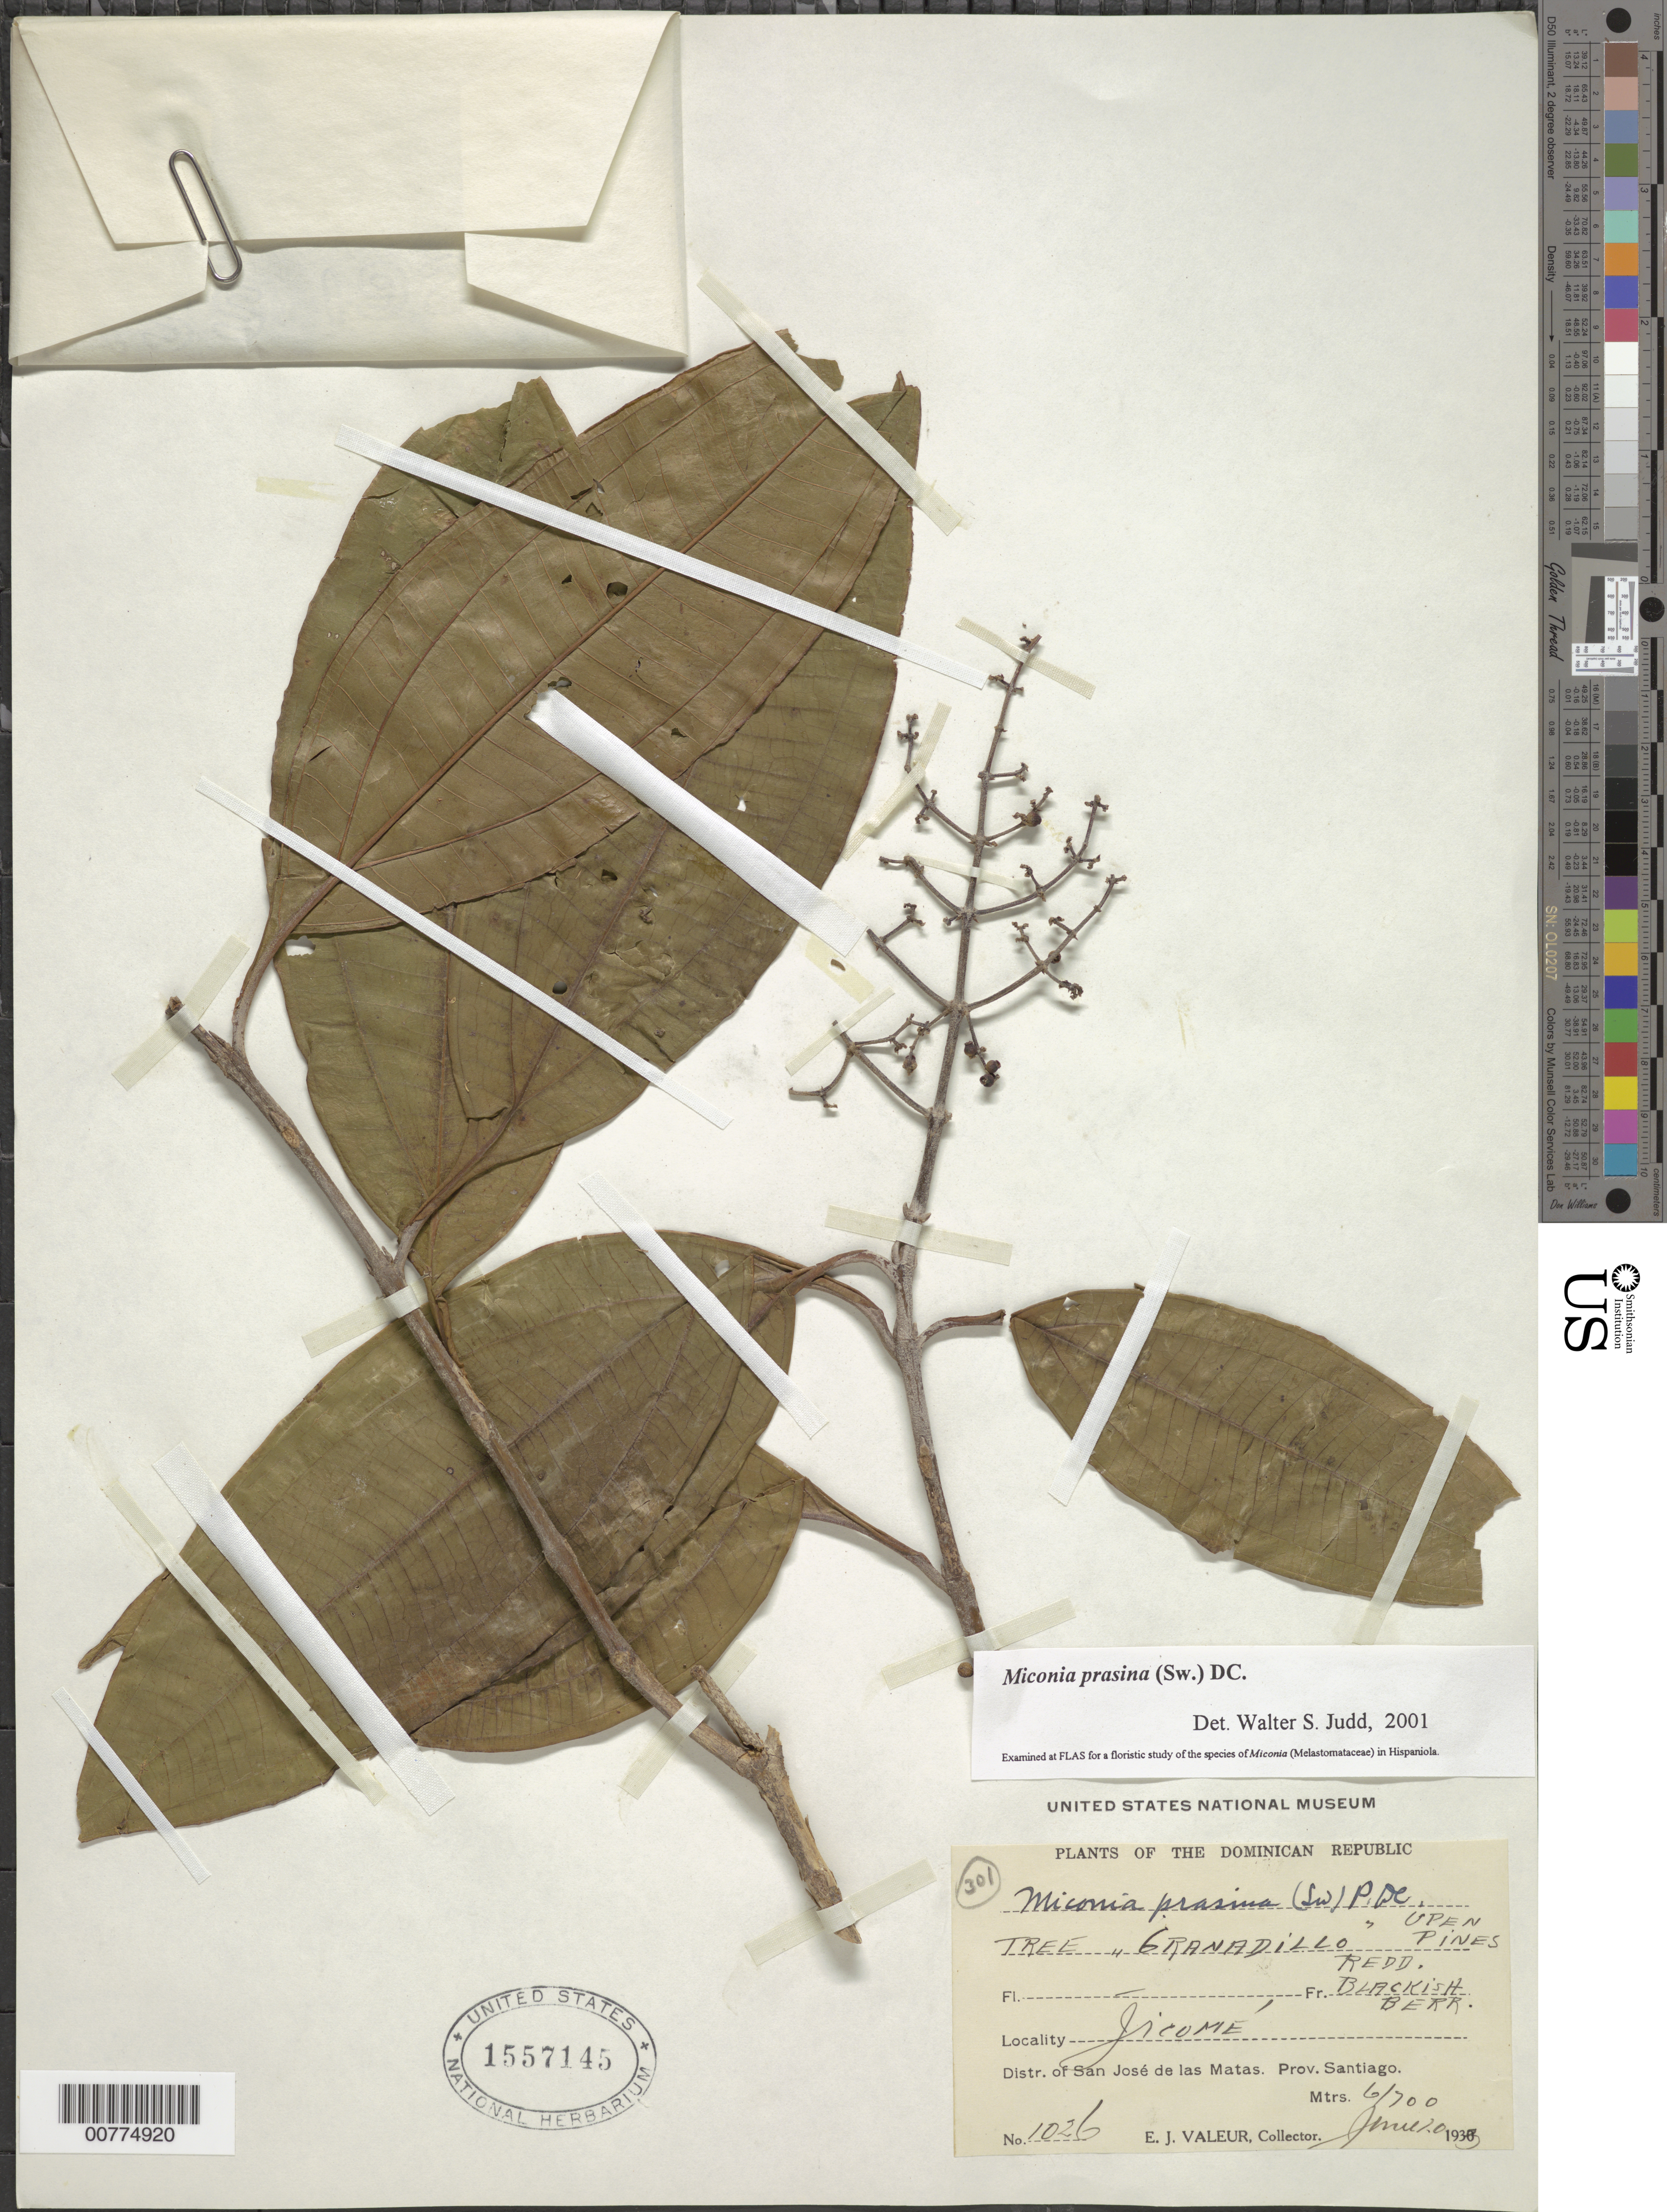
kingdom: Plantae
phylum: Tracheophyta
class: Magnoliopsida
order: Myrtales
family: Melastomataceae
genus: Miconia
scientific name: Miconia prasina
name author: (Sw.) DC.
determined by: Judd, Walter S.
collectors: E. Valeur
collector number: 1026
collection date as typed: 10 Jun 1933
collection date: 1933-06-10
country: Dominican Republic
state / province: Santiago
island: Hispaniola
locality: San José de las Matas, Jicomé.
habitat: Open pines.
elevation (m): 600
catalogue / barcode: US 1557145